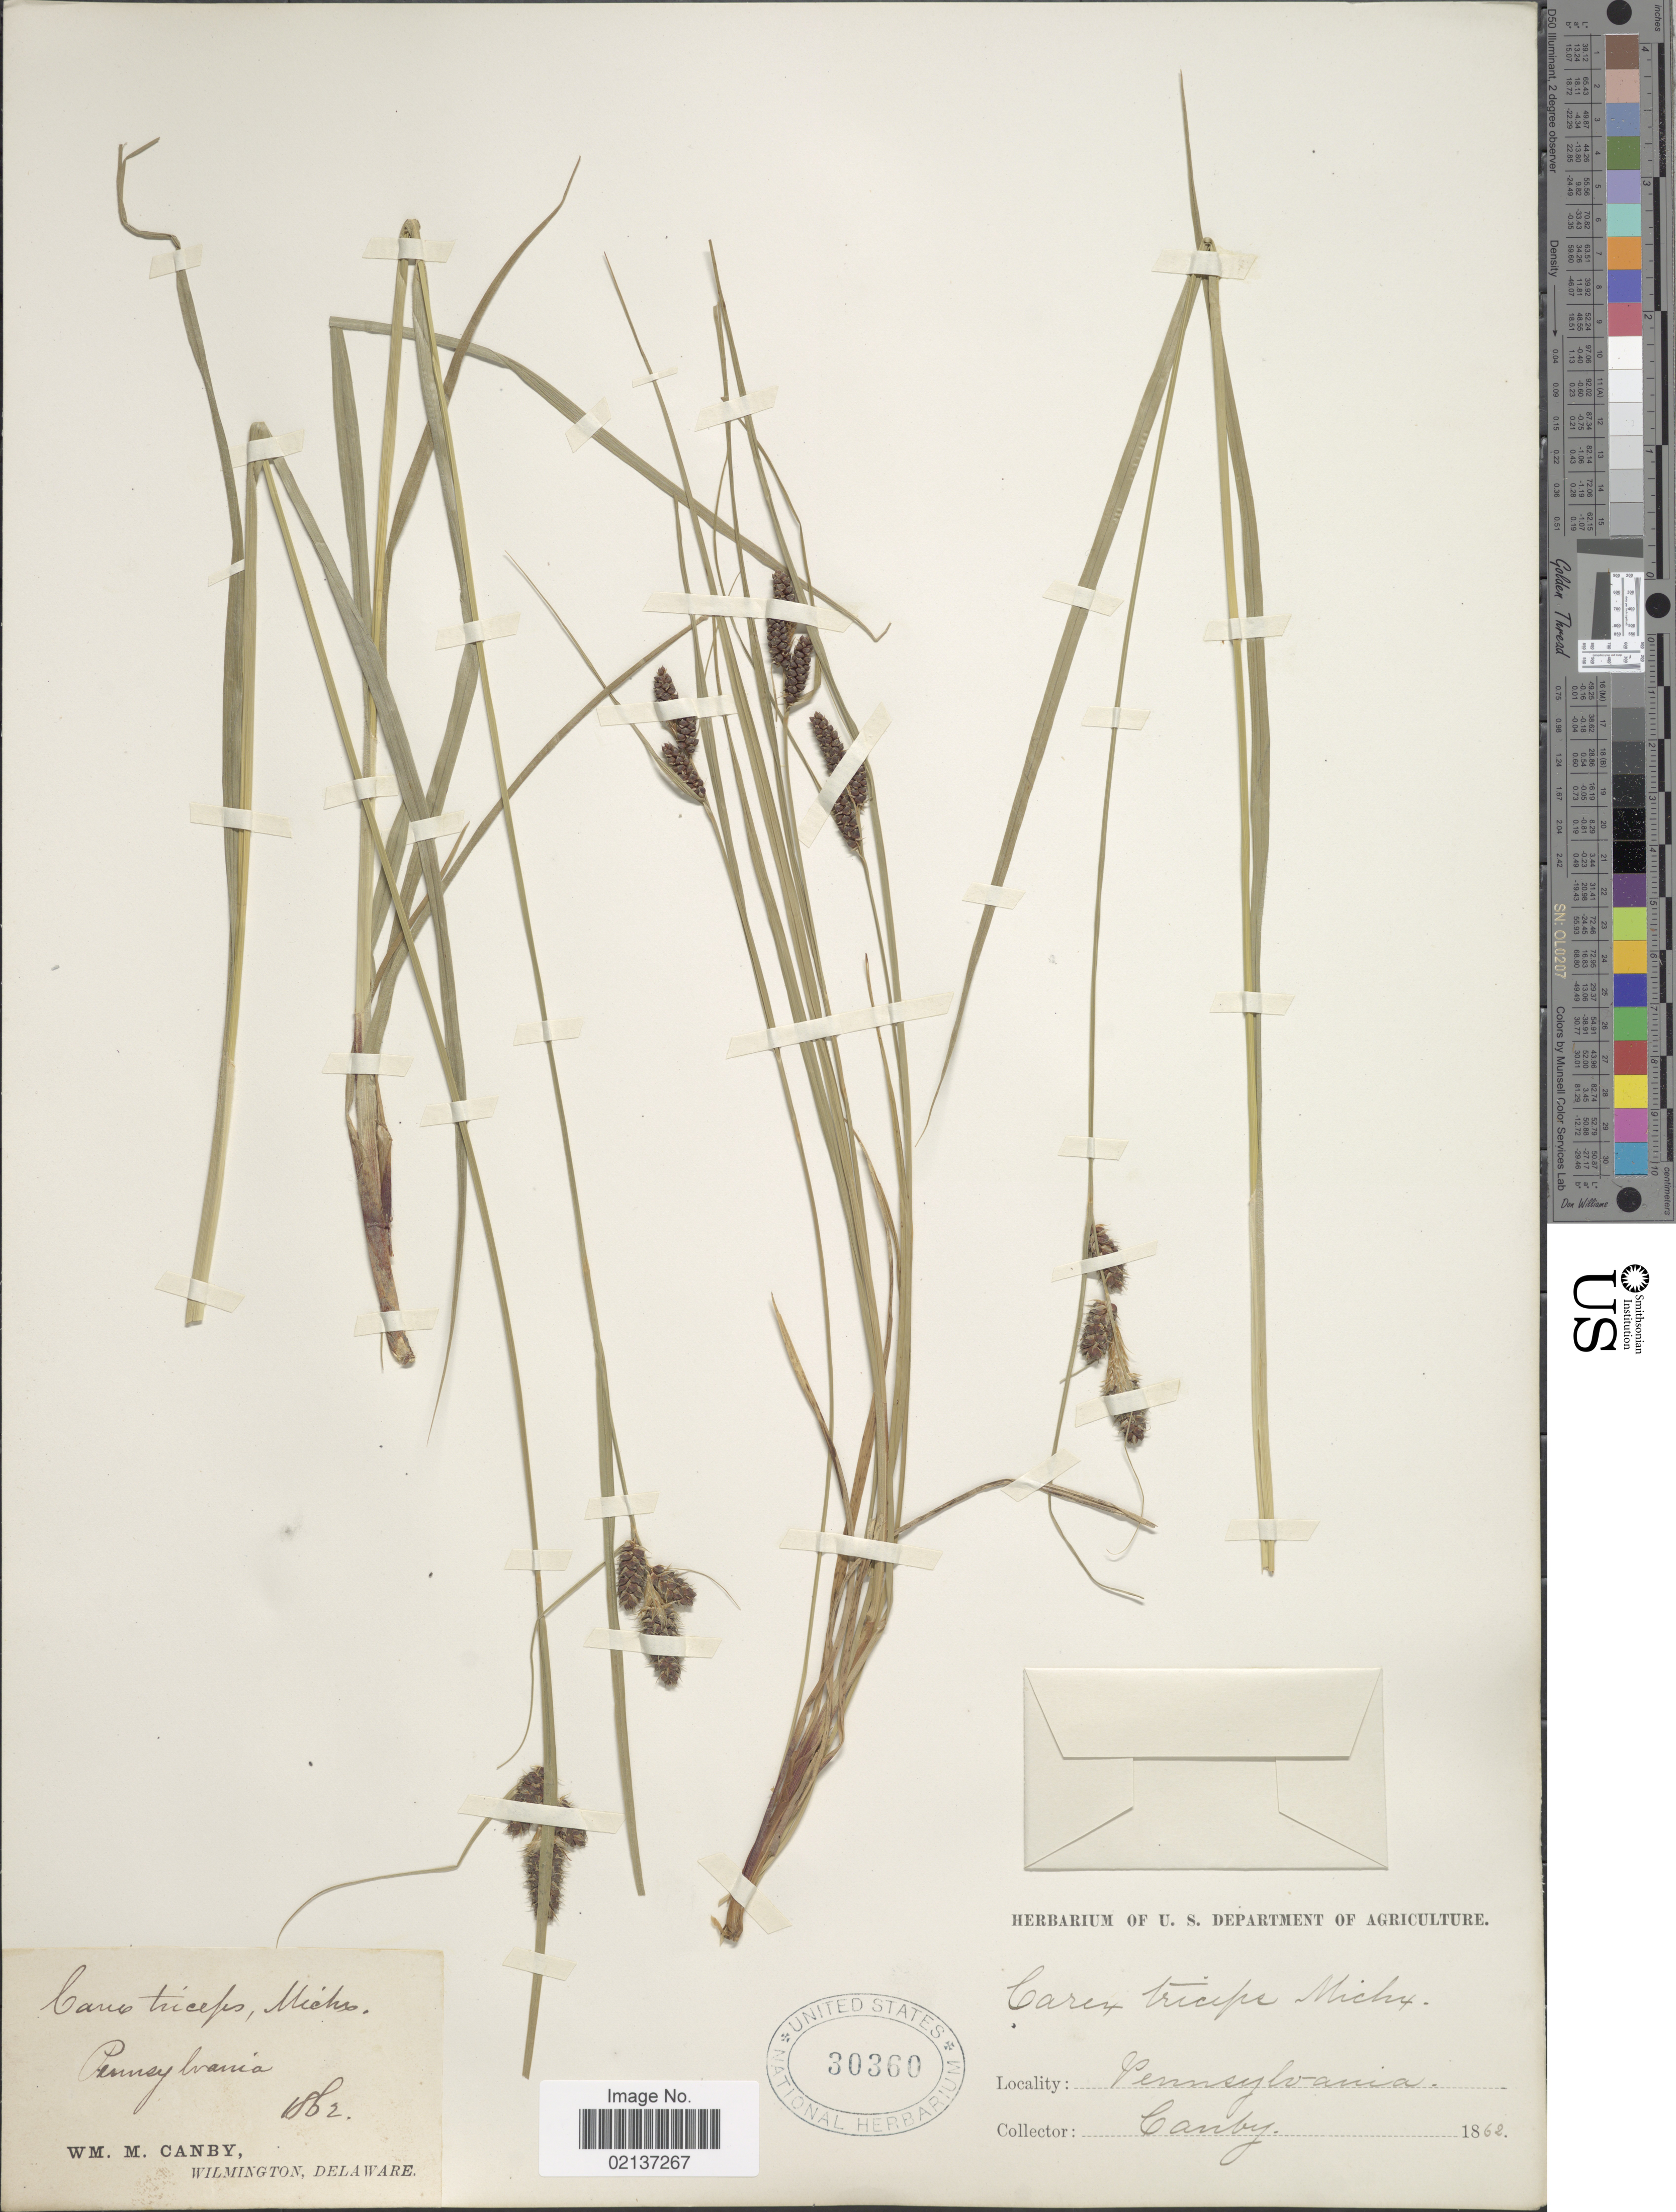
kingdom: Plantae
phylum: Tracheophyta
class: Liliopsida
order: Poales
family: Cyperaceae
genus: Carex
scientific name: Carex hirsutella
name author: Mack.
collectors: W. M. Canby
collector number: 1862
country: United States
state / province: Pennsylvania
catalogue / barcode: US 30360